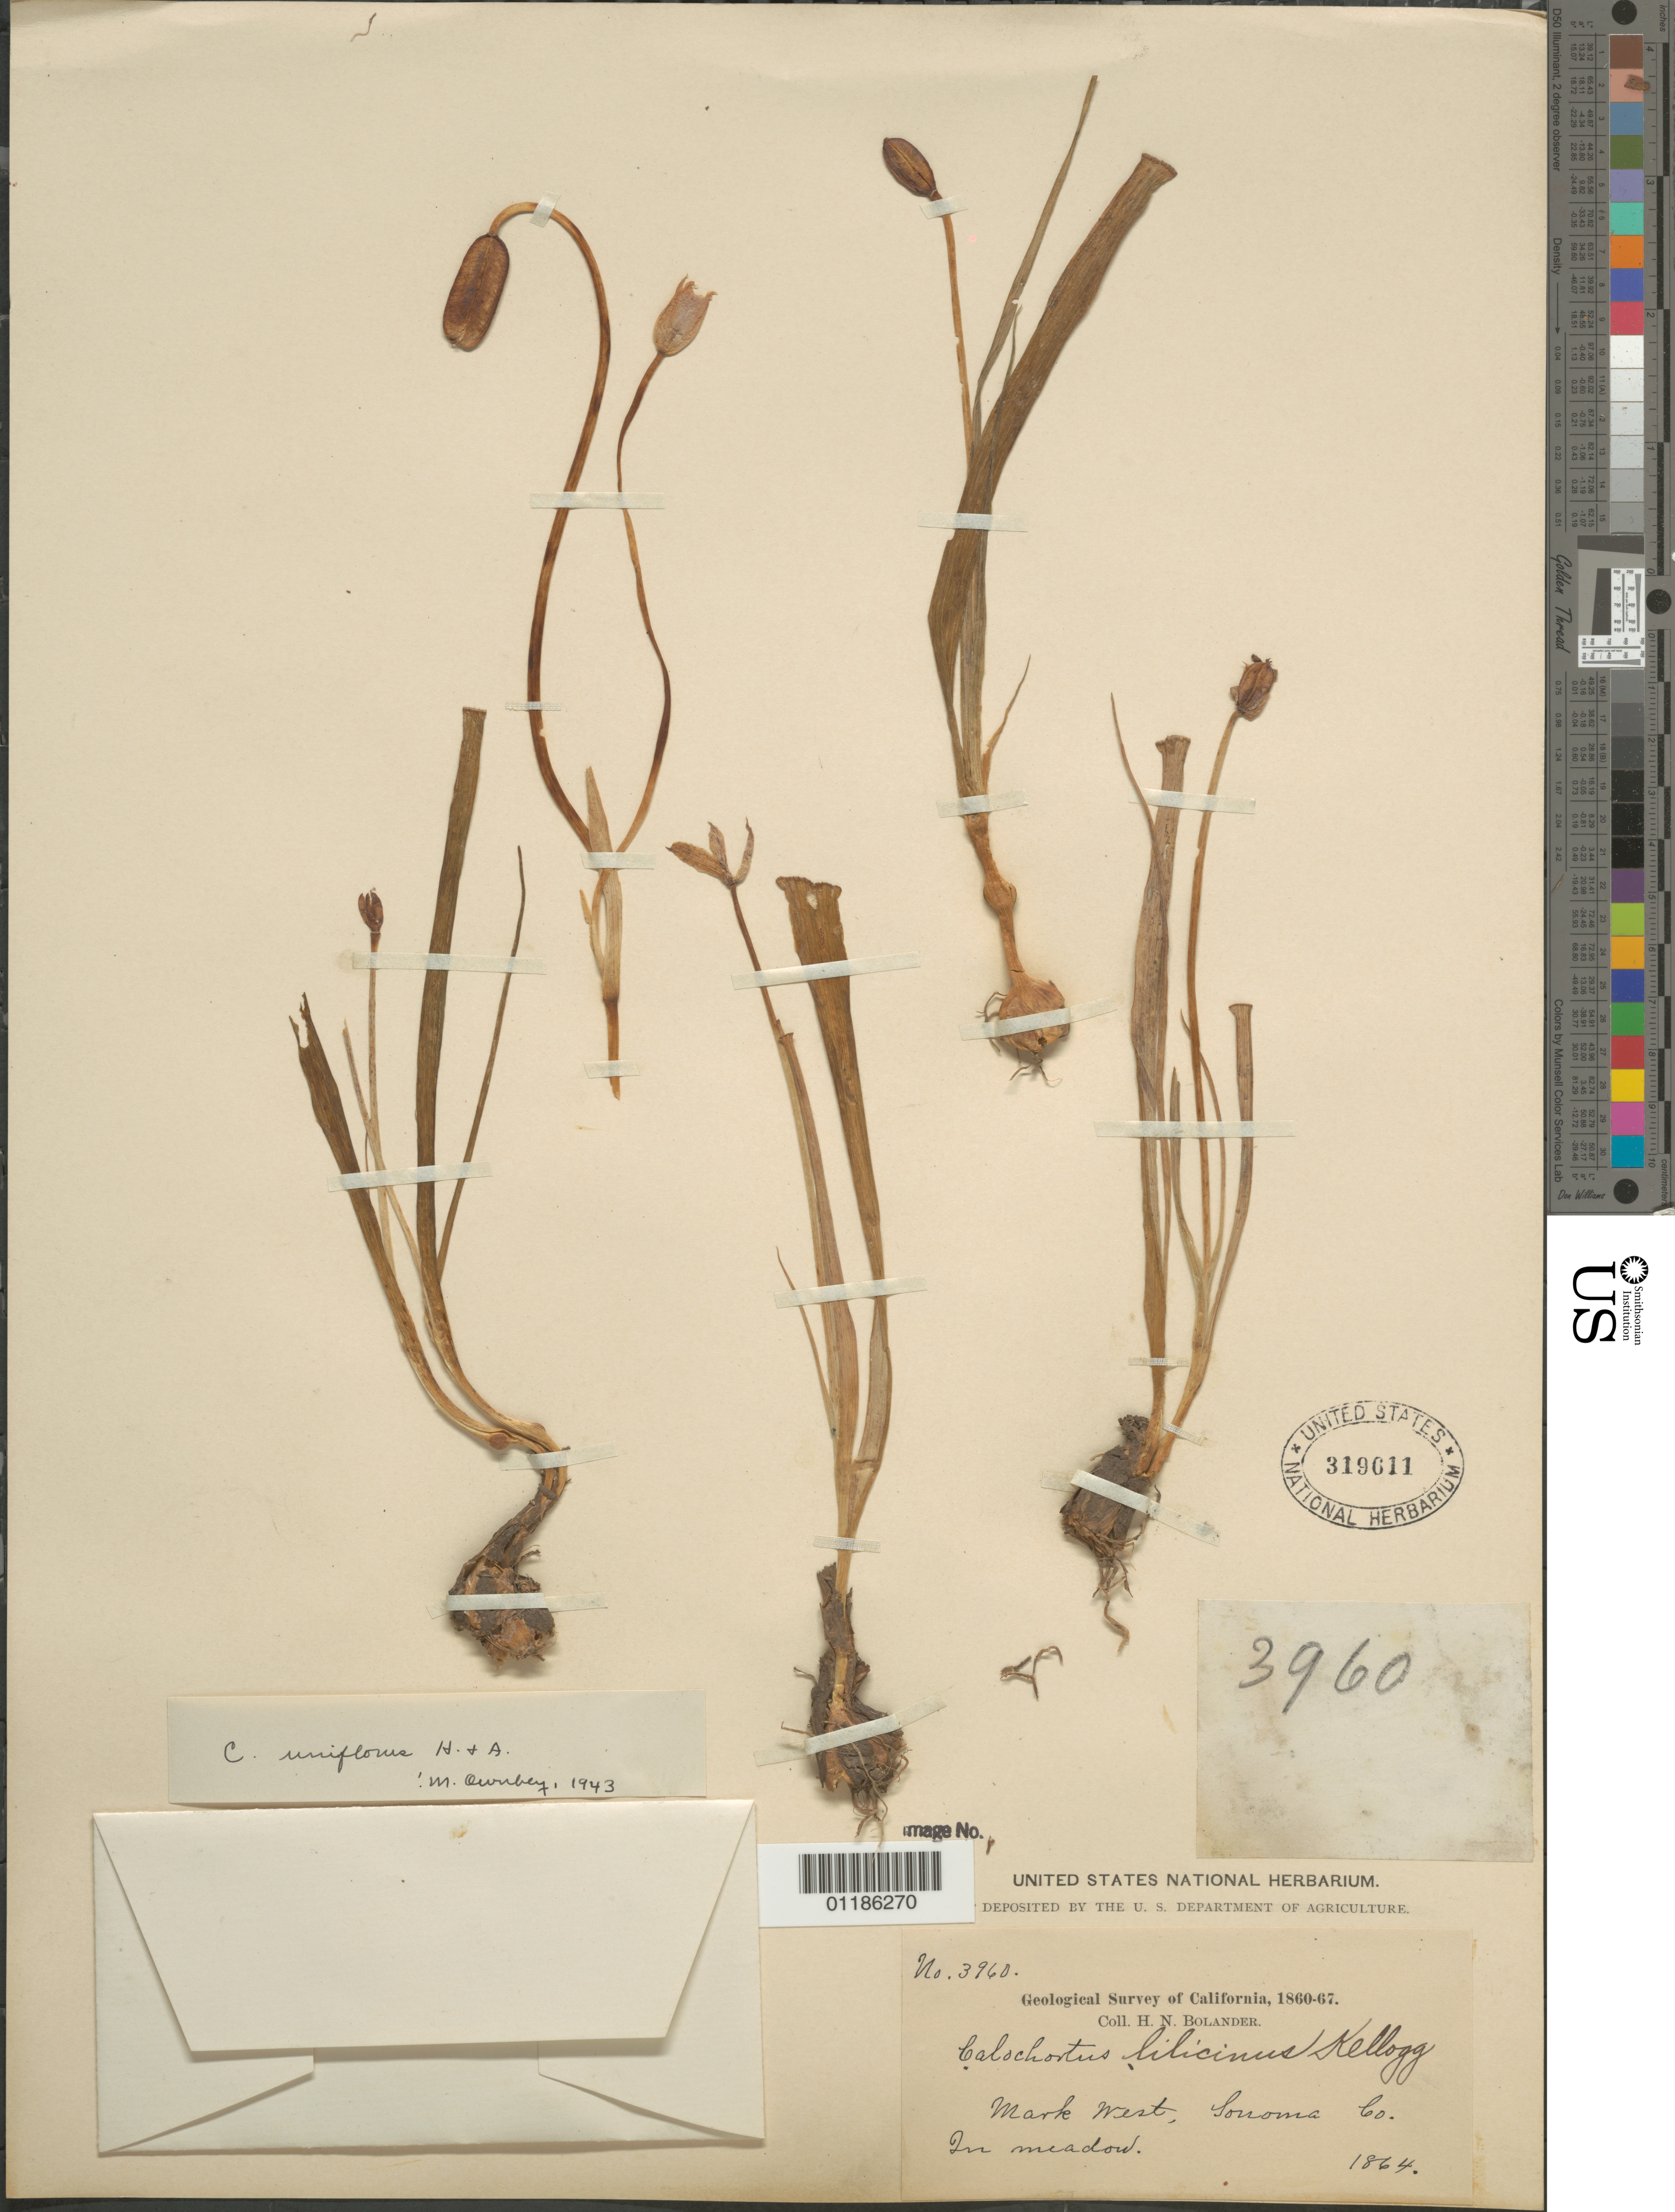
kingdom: Plantae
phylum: Tracheophyta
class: Liliopsida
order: Liliales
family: Liliaceae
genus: Calochortus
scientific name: Calochortus uniflorus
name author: Hook. & Arn.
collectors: H. Bolander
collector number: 3960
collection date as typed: Apr 1864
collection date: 1864-04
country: United States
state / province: California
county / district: Sonoma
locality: Mark West.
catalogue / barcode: US 319611